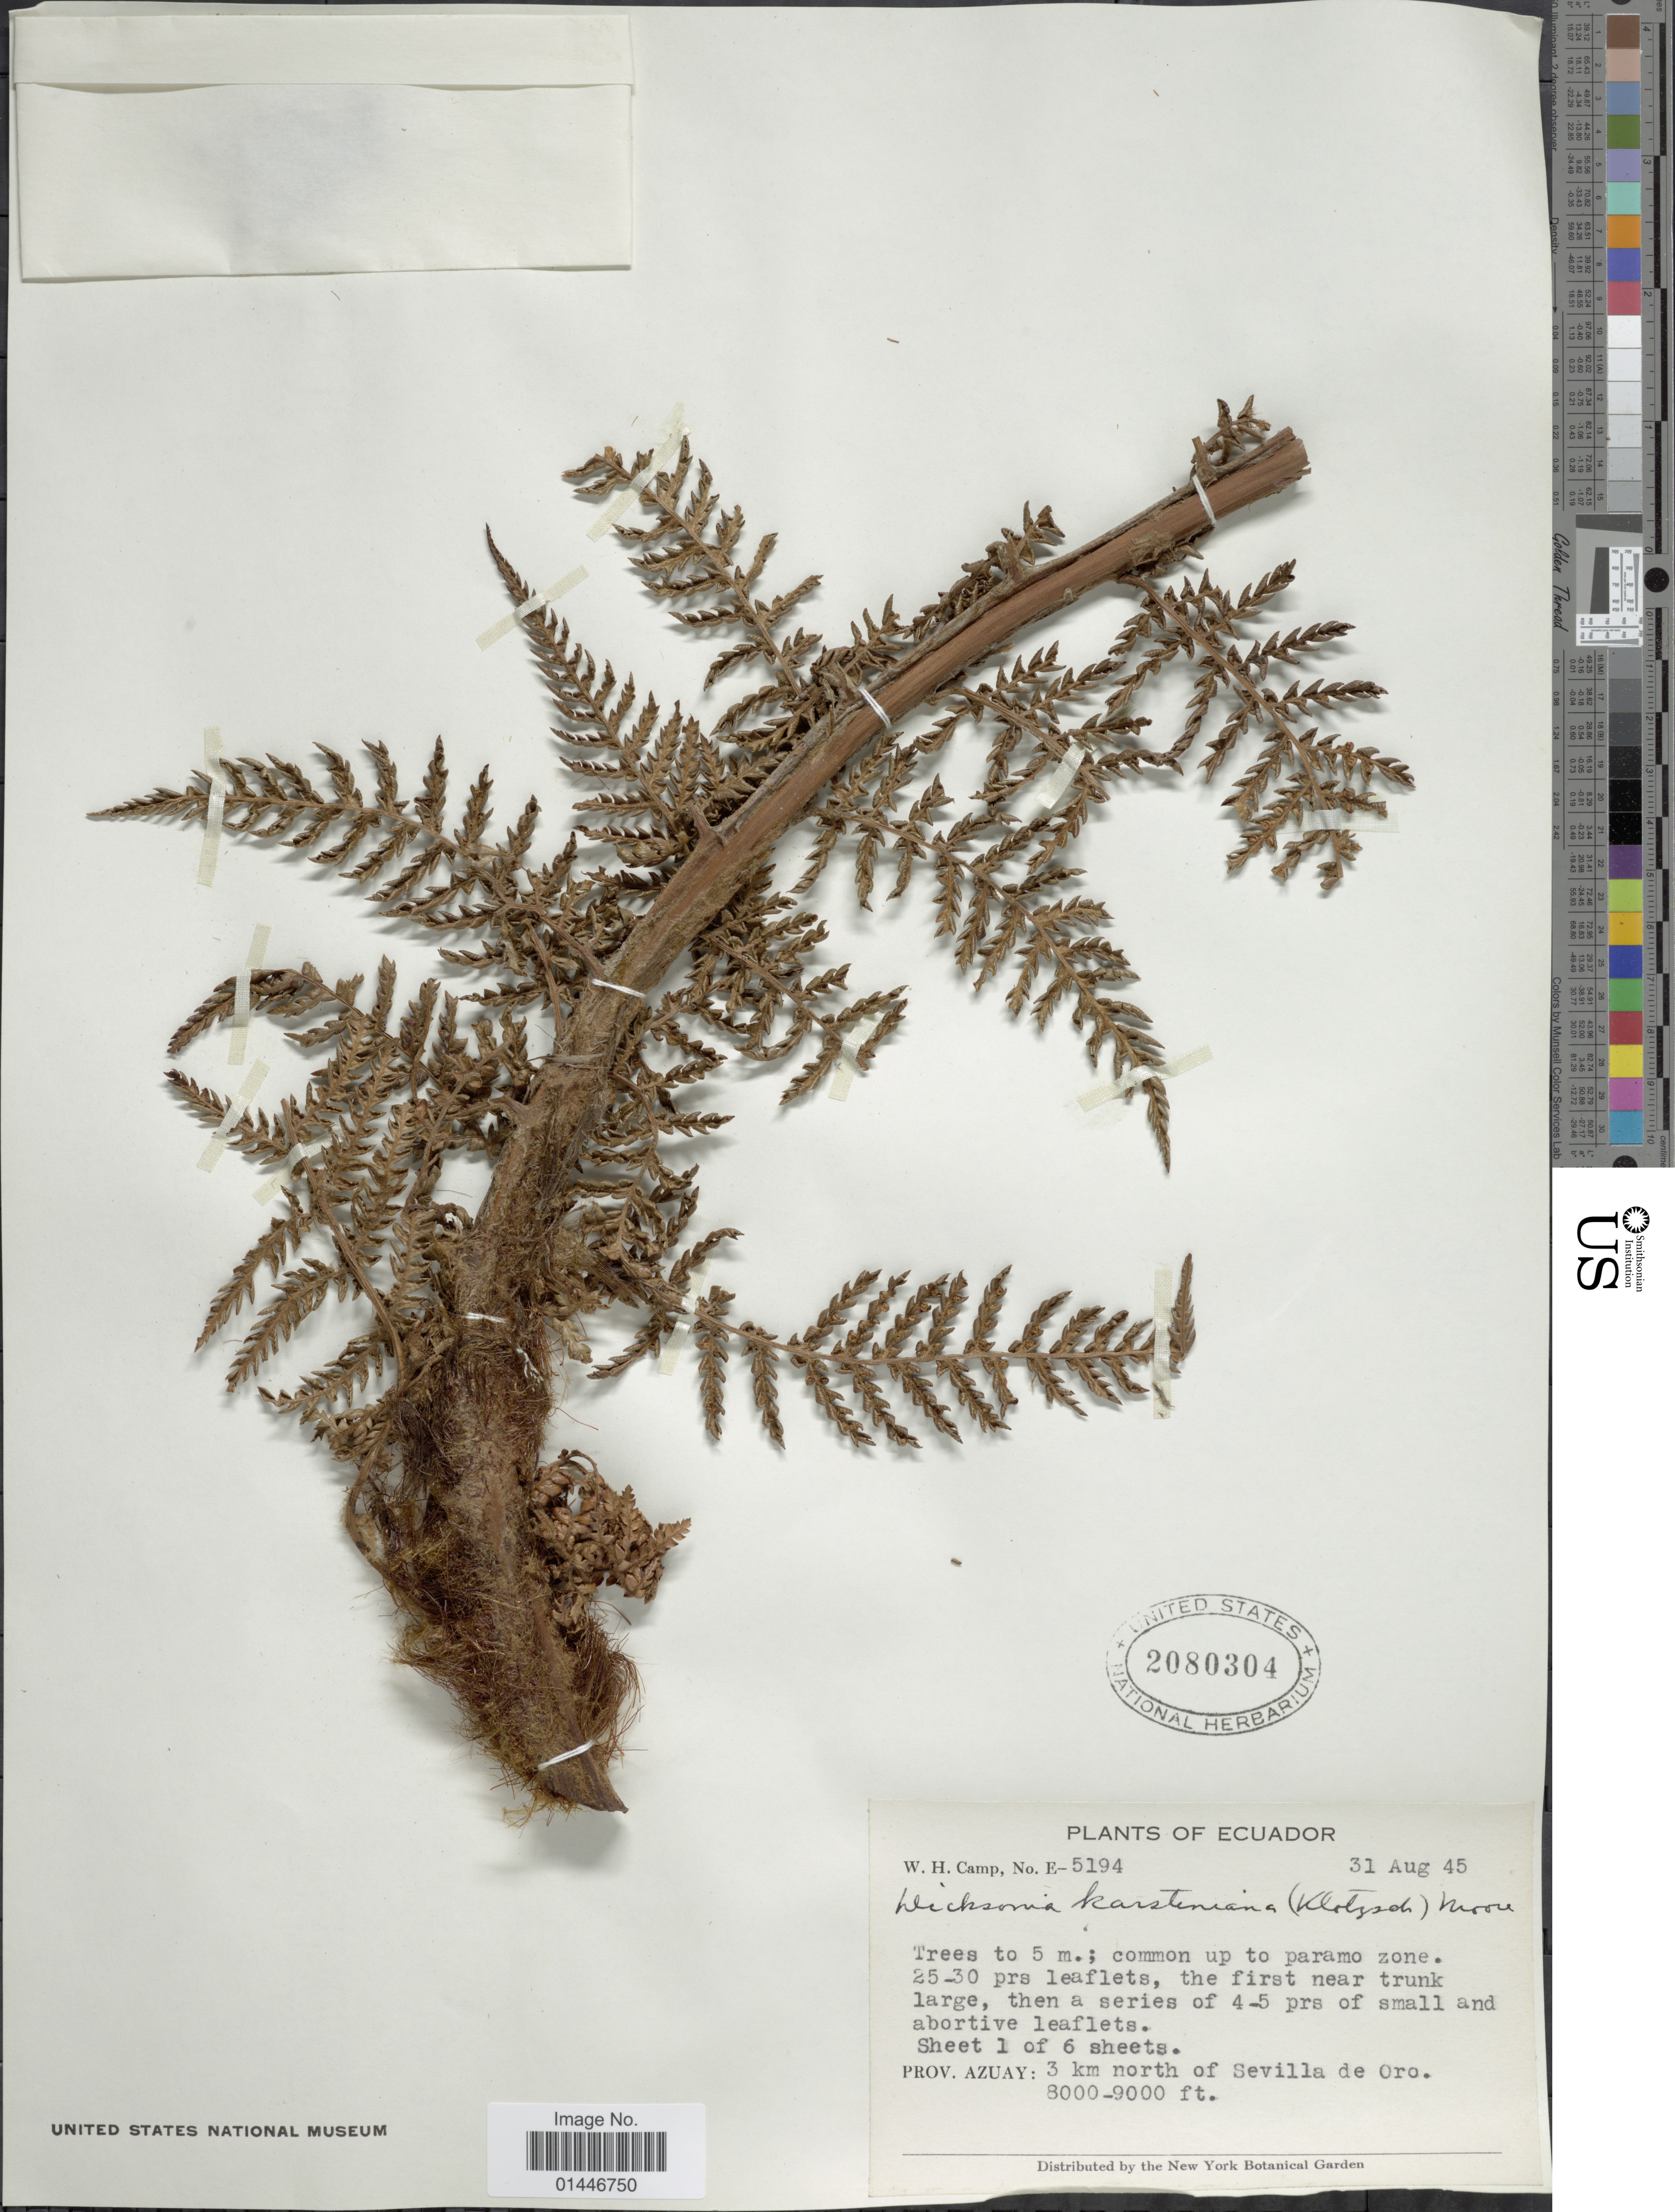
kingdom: Plantae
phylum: Tracheophyta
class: Polypodiopsida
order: Cyatheales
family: Dicksoniaceae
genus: Dicksonia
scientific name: Dicksonia karsteniana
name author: Klotzsch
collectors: W. H. Camp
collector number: E-5194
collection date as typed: Transcribed d/m/y: 31/8/45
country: Ecuador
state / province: Azuay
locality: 3 km north of Sevilla de Oro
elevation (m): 2438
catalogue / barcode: US 2080304